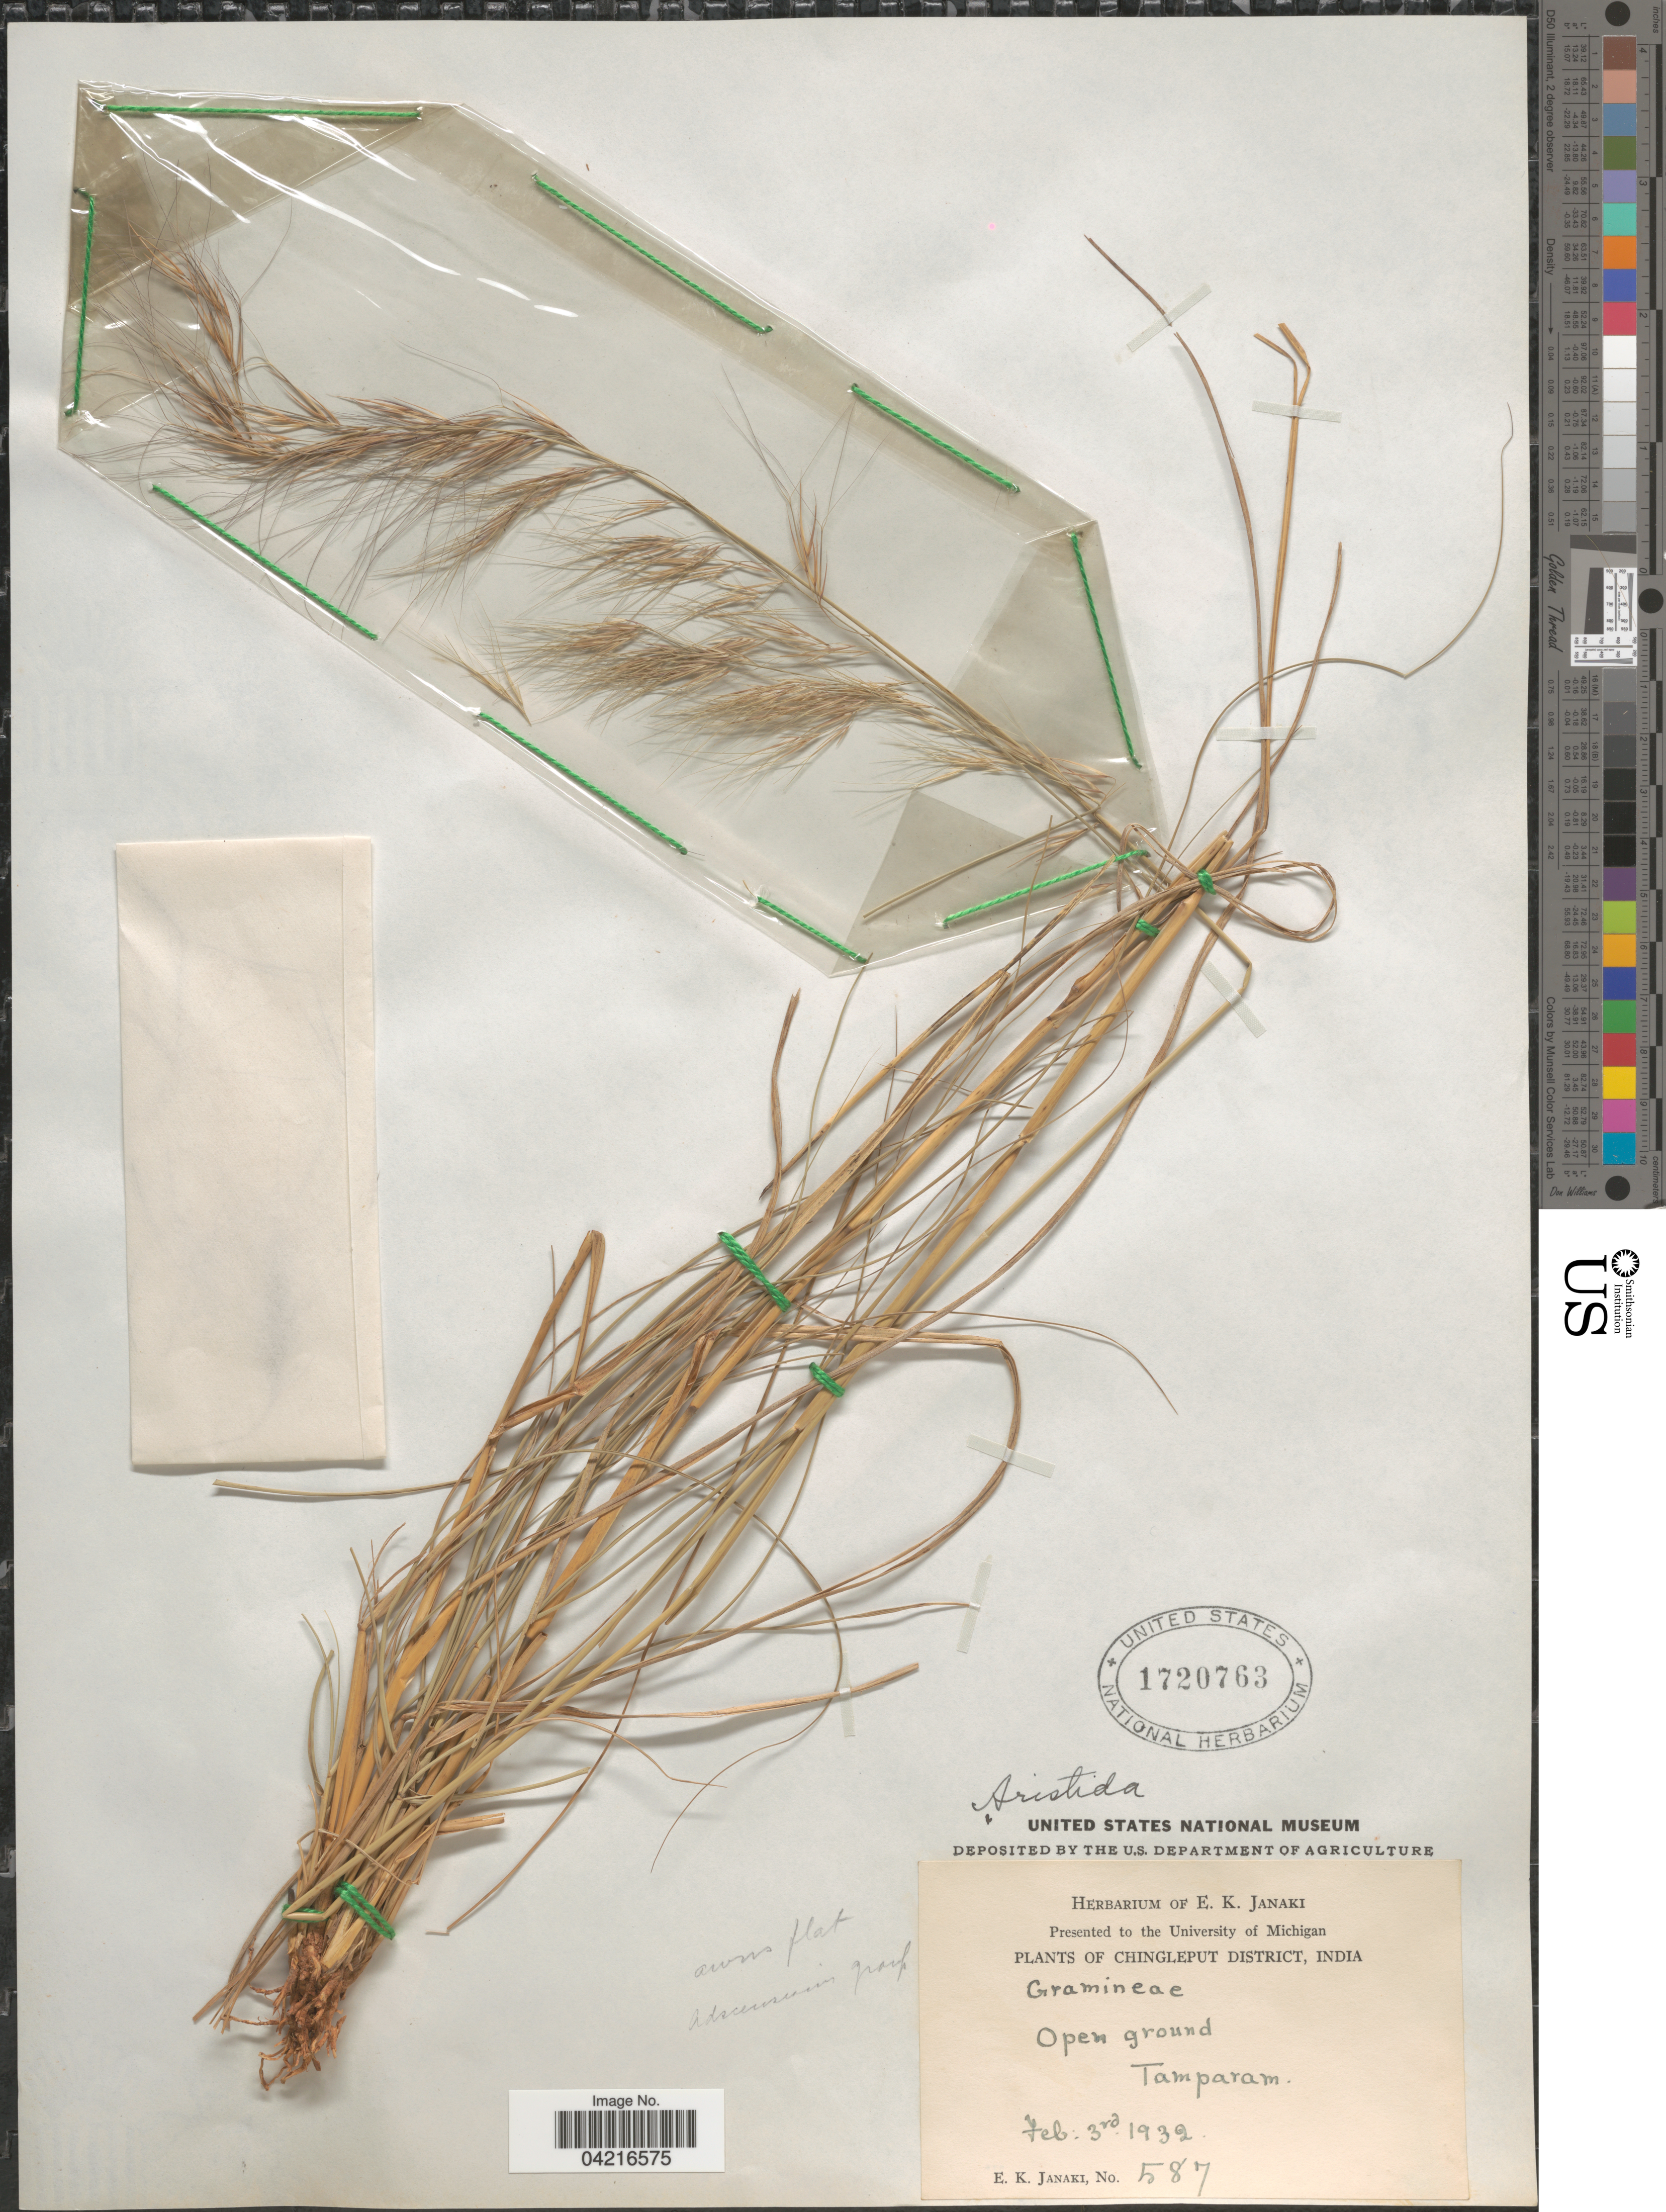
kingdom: Plantae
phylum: Tracheophyta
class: Liliopsida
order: Poales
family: Poaceae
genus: Aristida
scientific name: Aristida sp.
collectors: E. Janaki Ammal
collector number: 587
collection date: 1932-02-03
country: India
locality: Chingleput District. Tamparam.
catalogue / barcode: US 1720763